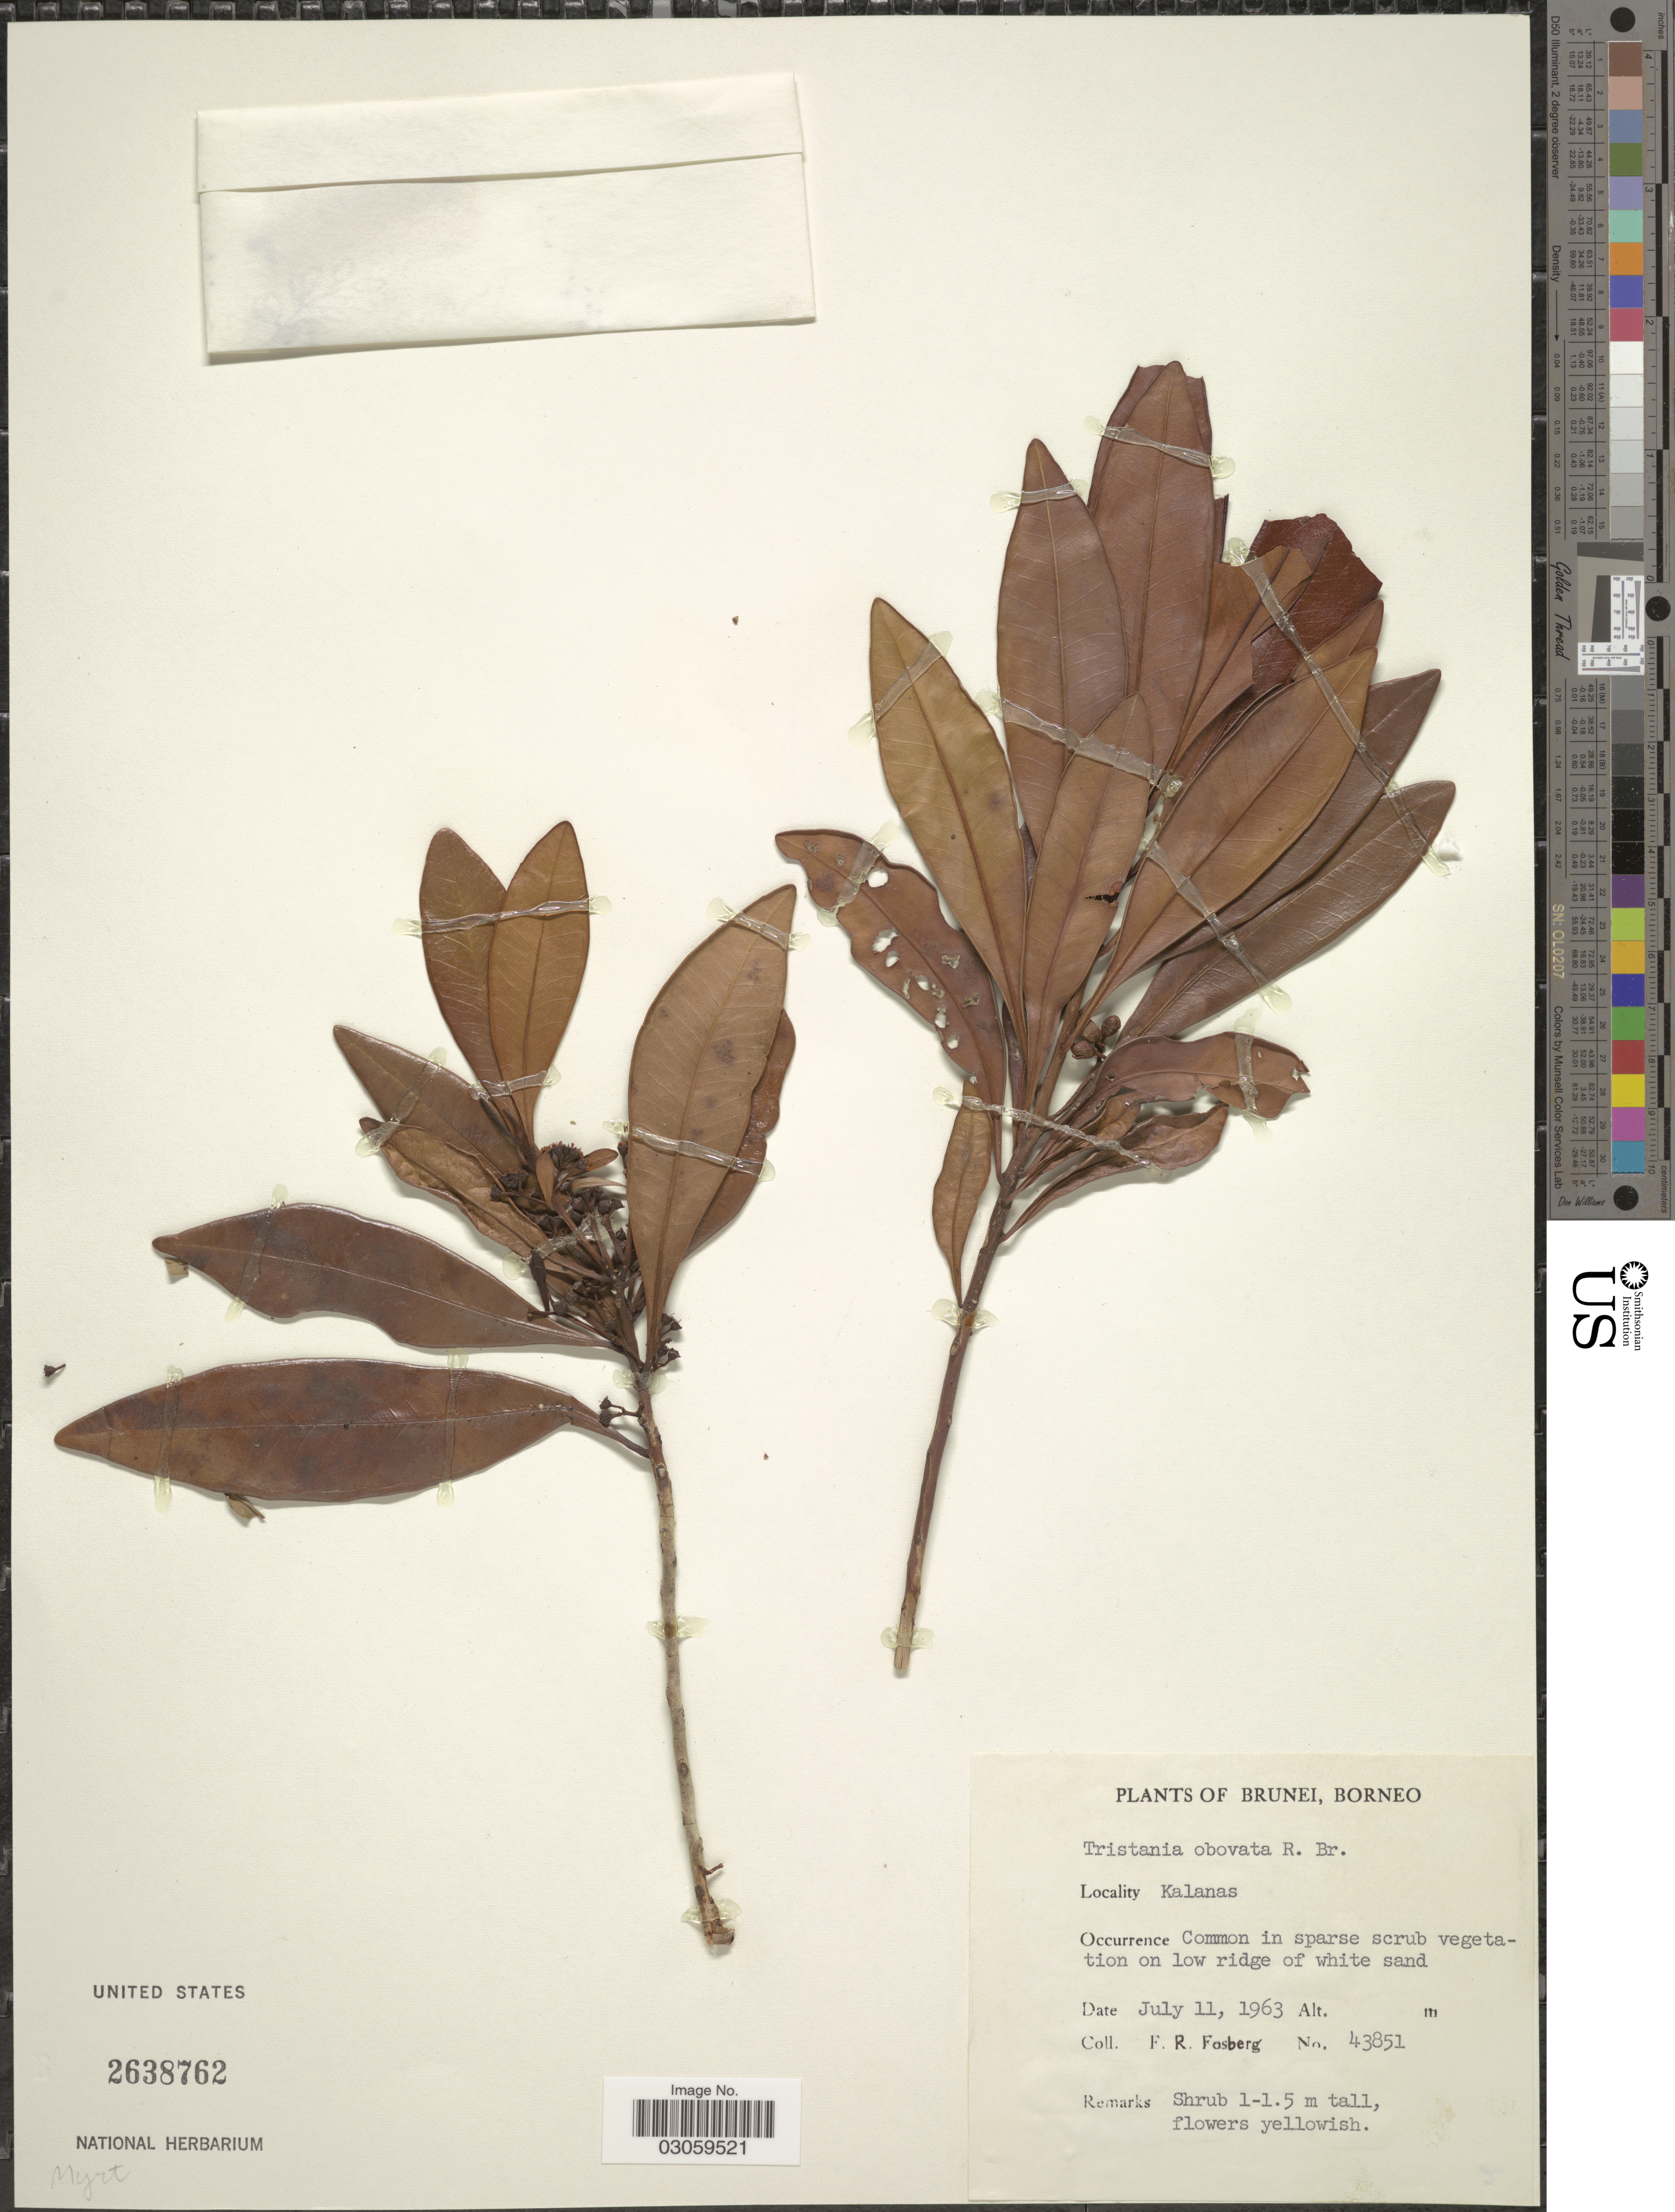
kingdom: Plantae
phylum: Tracheophyta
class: Magnoliopsida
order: Myrtales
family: Myrtaceae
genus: Tristaniopsis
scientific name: Tristaniopsis obovata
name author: (Benn.) P.G. Wilson & J. T. Waterh.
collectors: F. R. Fosberg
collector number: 43851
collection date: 1963-07-11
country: Brunei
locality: Borneo. Kalanas.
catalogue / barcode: US 2638762